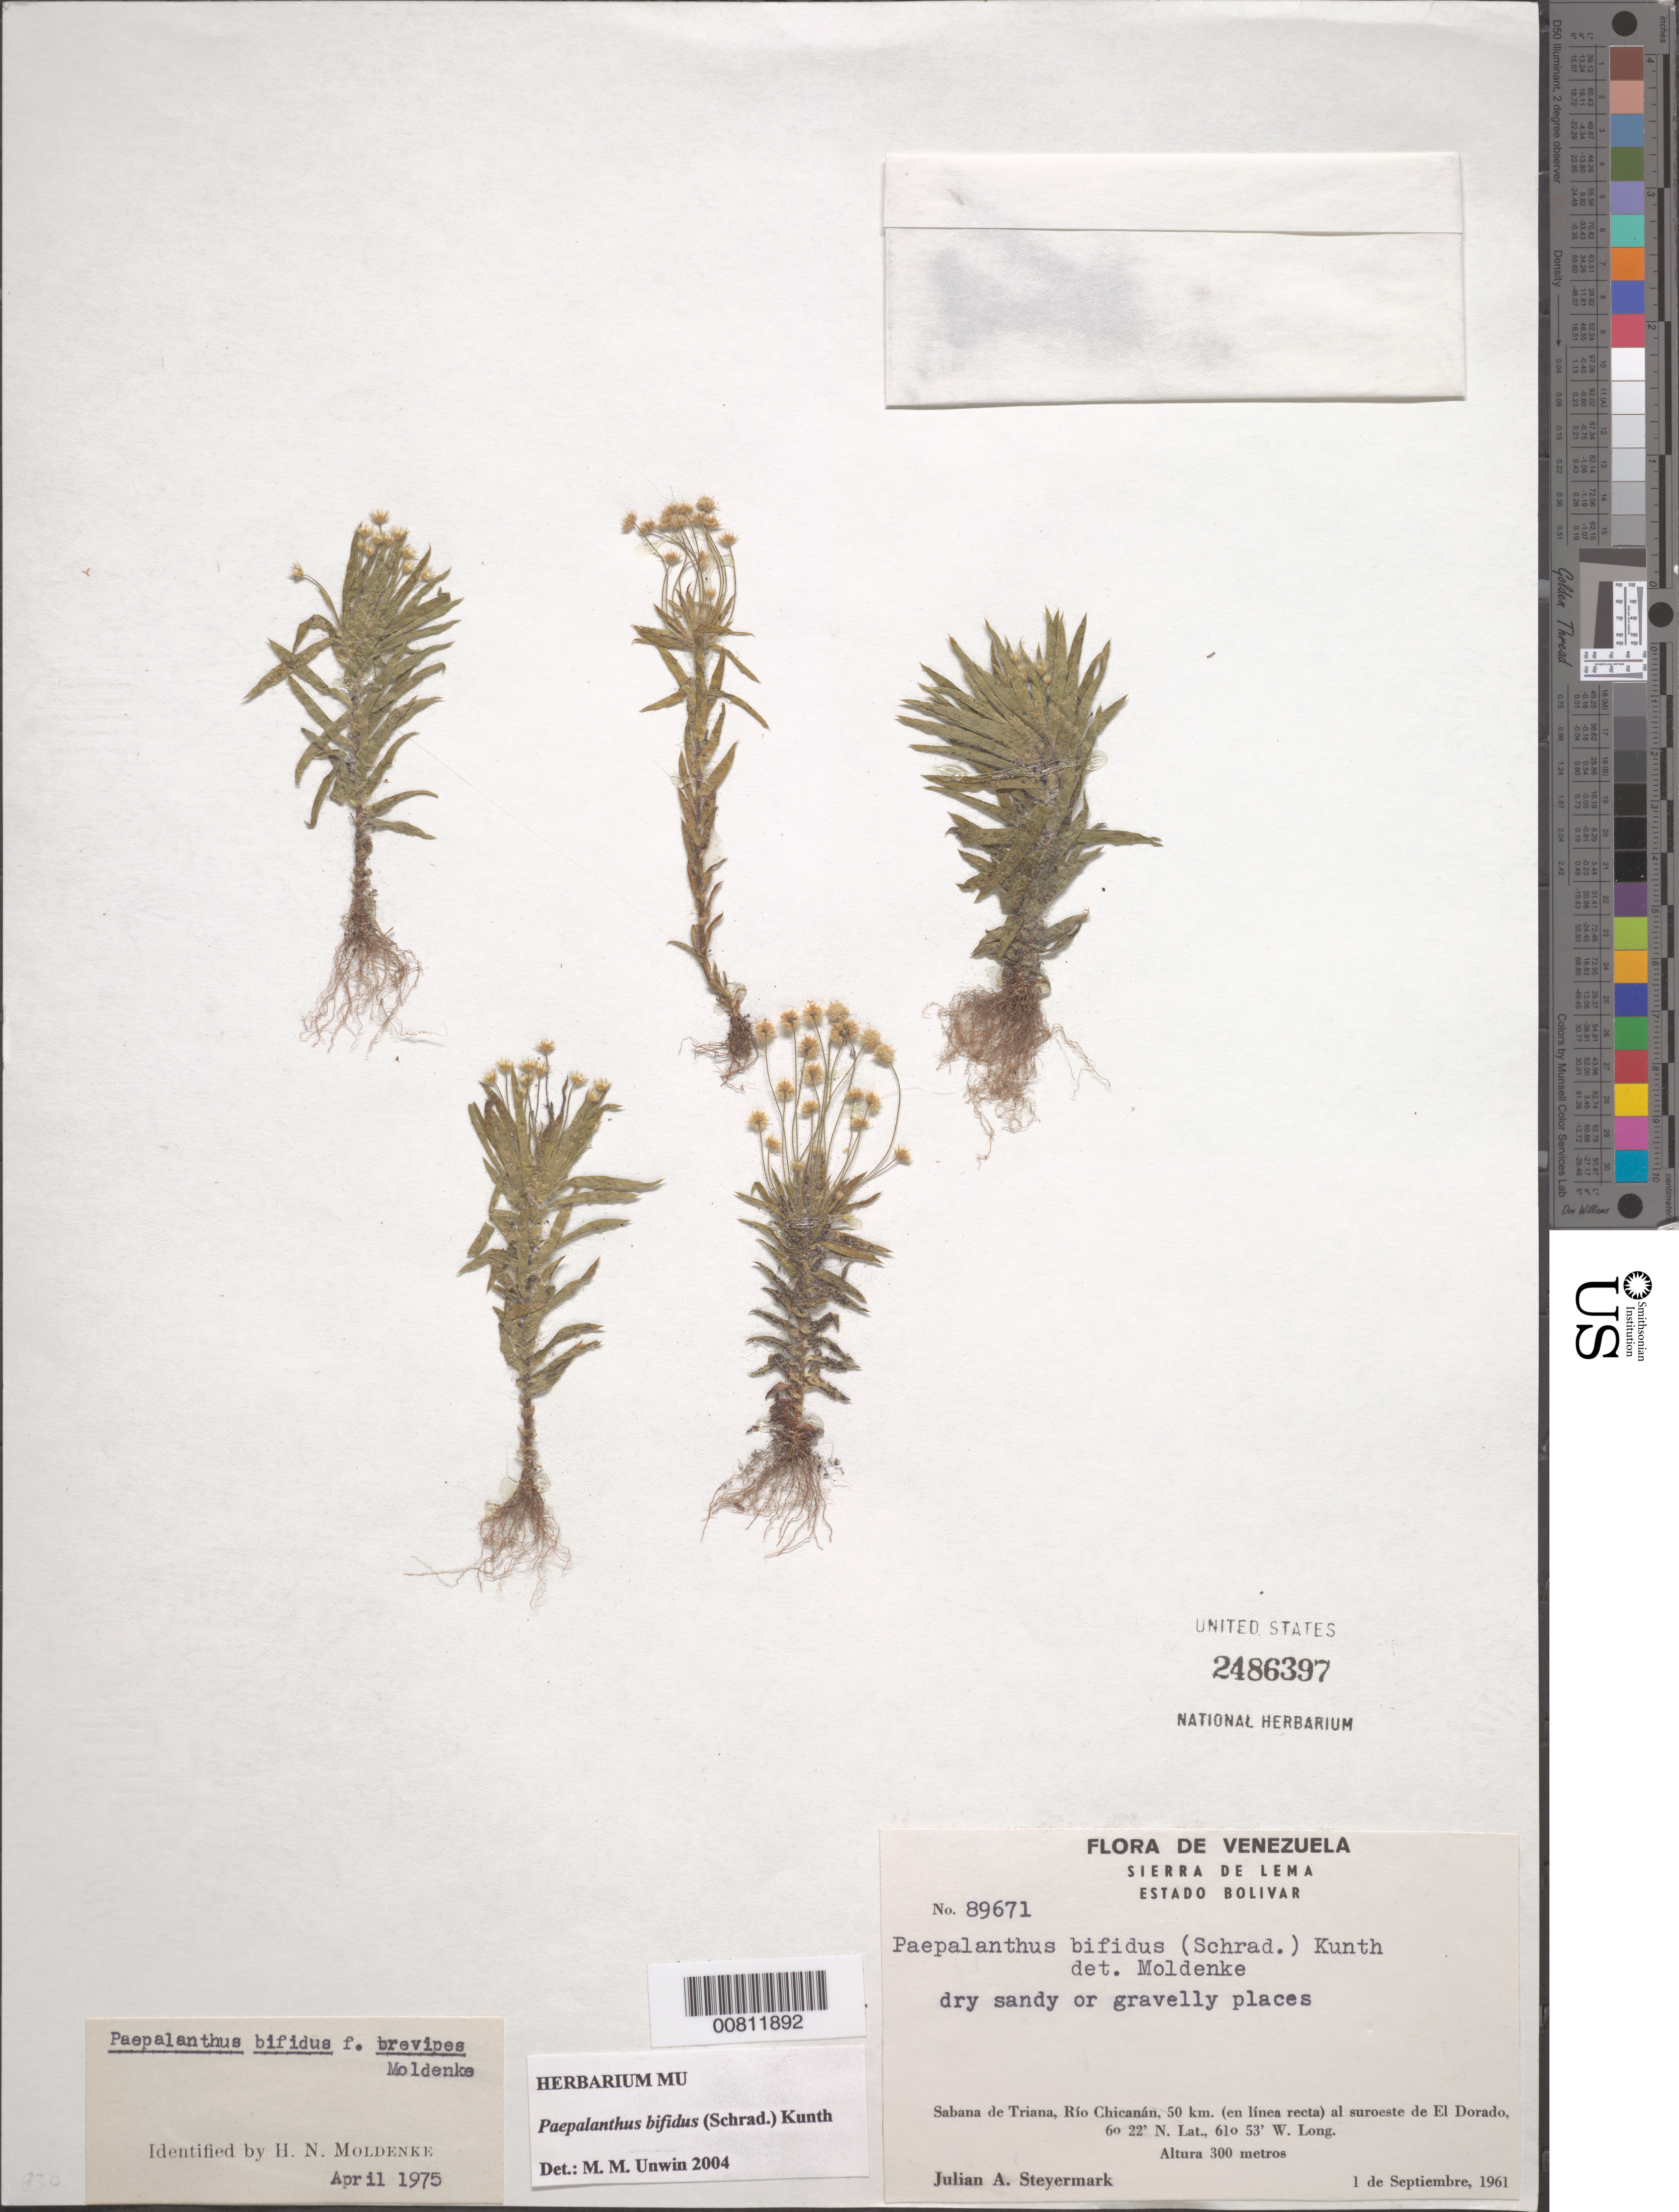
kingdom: Plantae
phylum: Tracheophyta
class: Liliopsida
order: Poales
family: Eriocaulaceae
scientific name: Giuliettia bifida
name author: (Schrad.) Andrino & Sano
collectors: J. Steyermark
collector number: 89671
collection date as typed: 1-Sep-61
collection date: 1961-09-01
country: Venezuela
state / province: Bolívar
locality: Sabana de Triana, Río Chicanán, 50 km (in línea recta) al SW de El Dorado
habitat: Dry, sandy or gravelly places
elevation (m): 300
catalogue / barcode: US 2486397